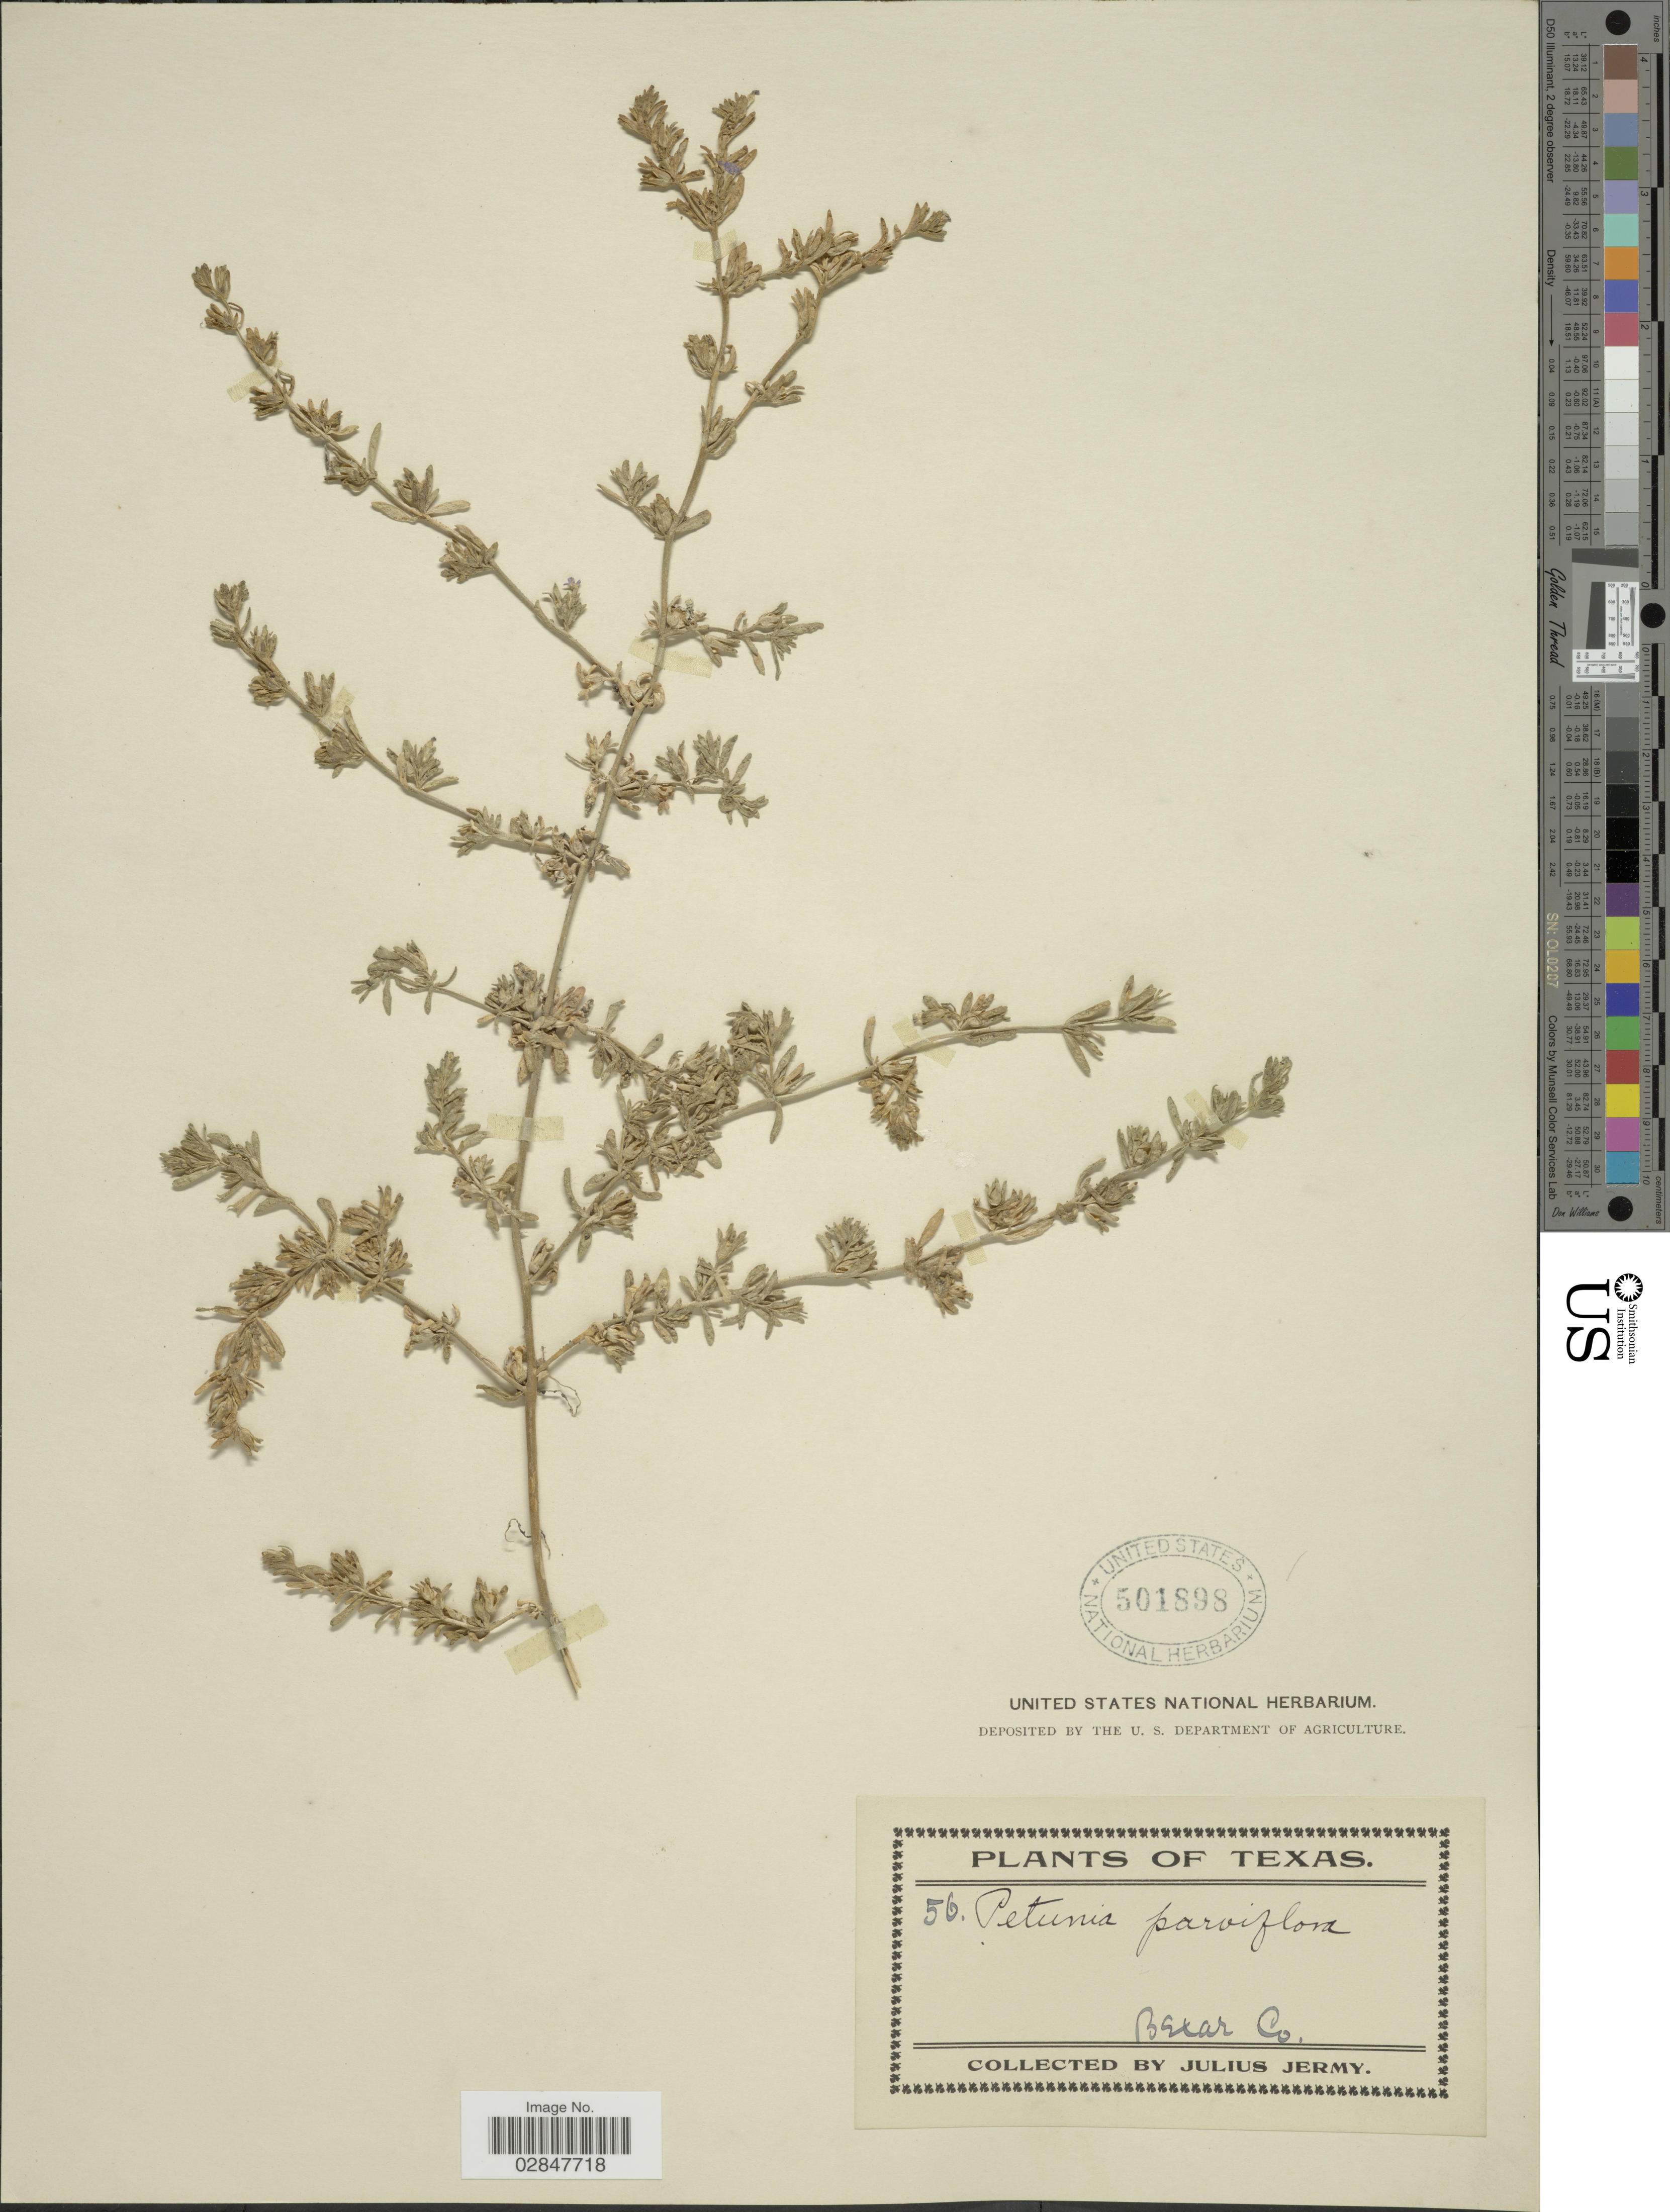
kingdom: Plantae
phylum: Tracheophyta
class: Magnoliopsida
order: Solanales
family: Solanaceae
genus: Petunia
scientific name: Petunia parviflora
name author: Juss.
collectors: J. Jermy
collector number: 56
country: United States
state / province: Texas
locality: Bexar Co.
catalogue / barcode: US 501898